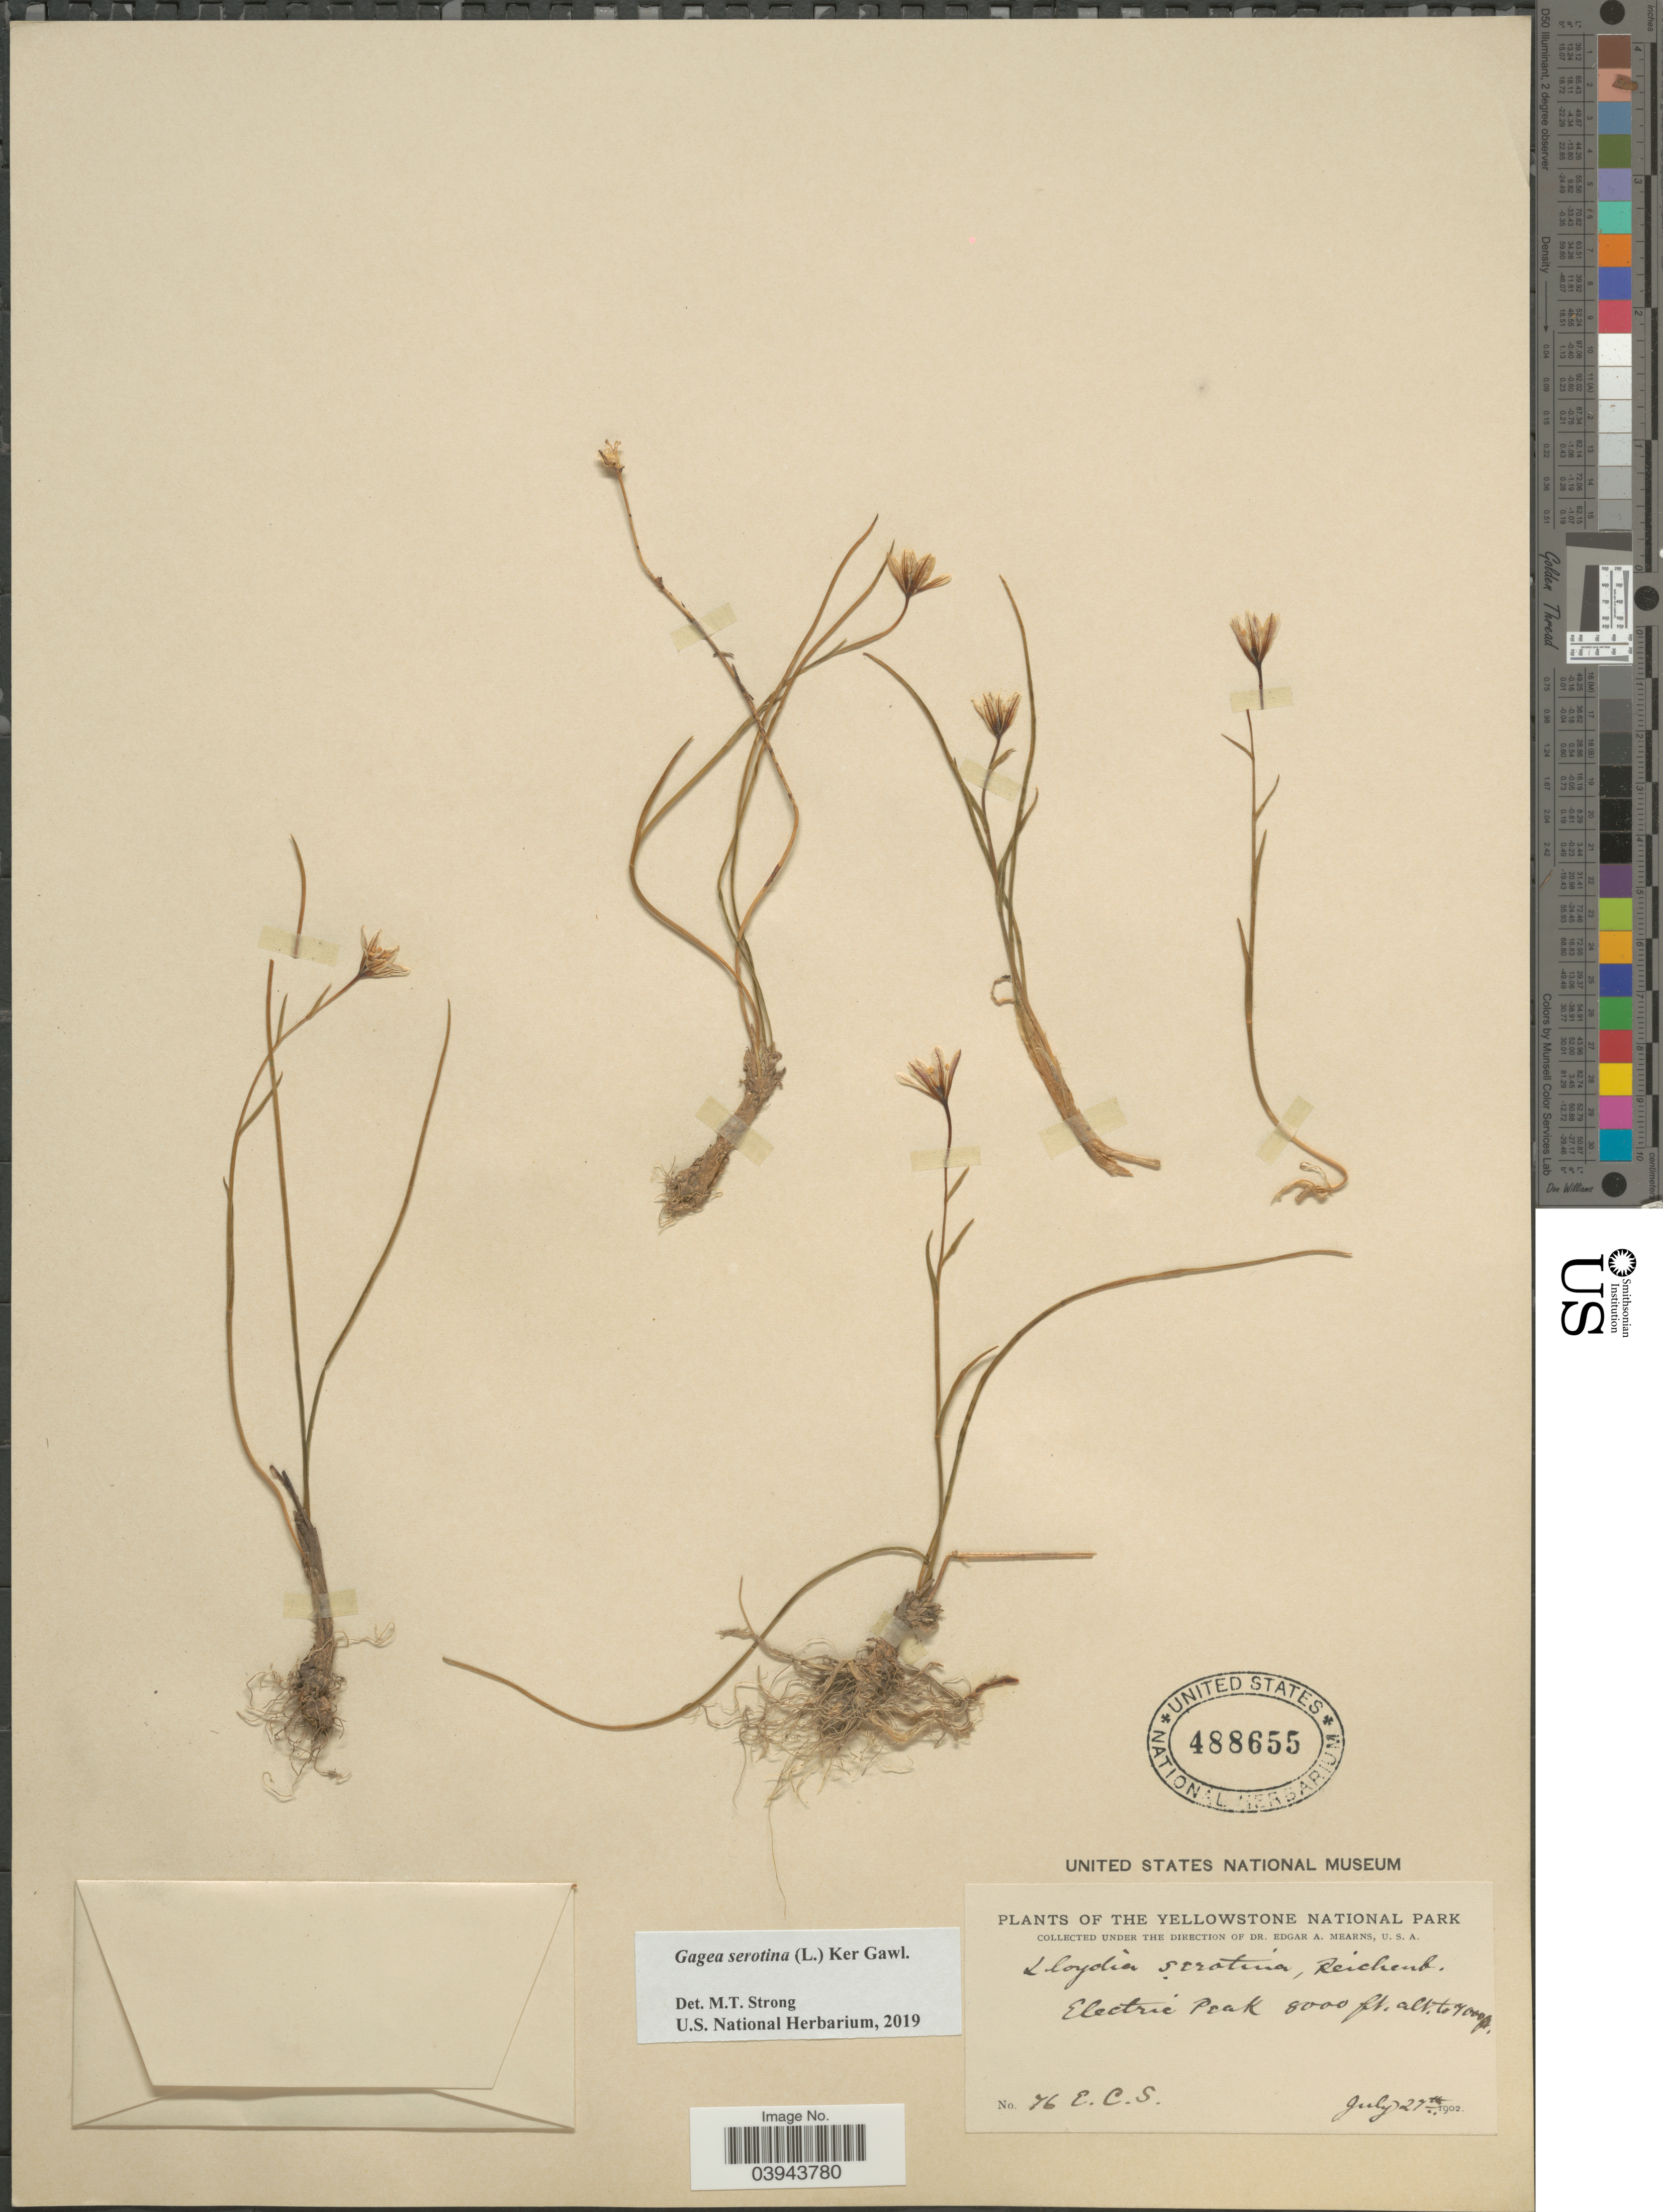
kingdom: Plantae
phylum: Tracheophyta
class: Liliopsida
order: Liliales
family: Liliaceae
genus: Lloydia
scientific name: Lloydia serotina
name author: (L.) Salisb. ex Rchb.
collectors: E. C. Smith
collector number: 76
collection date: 1902-07-27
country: United States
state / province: Montana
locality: The Yellowstone National Park. Electric Peak.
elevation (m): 2134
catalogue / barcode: US 488655